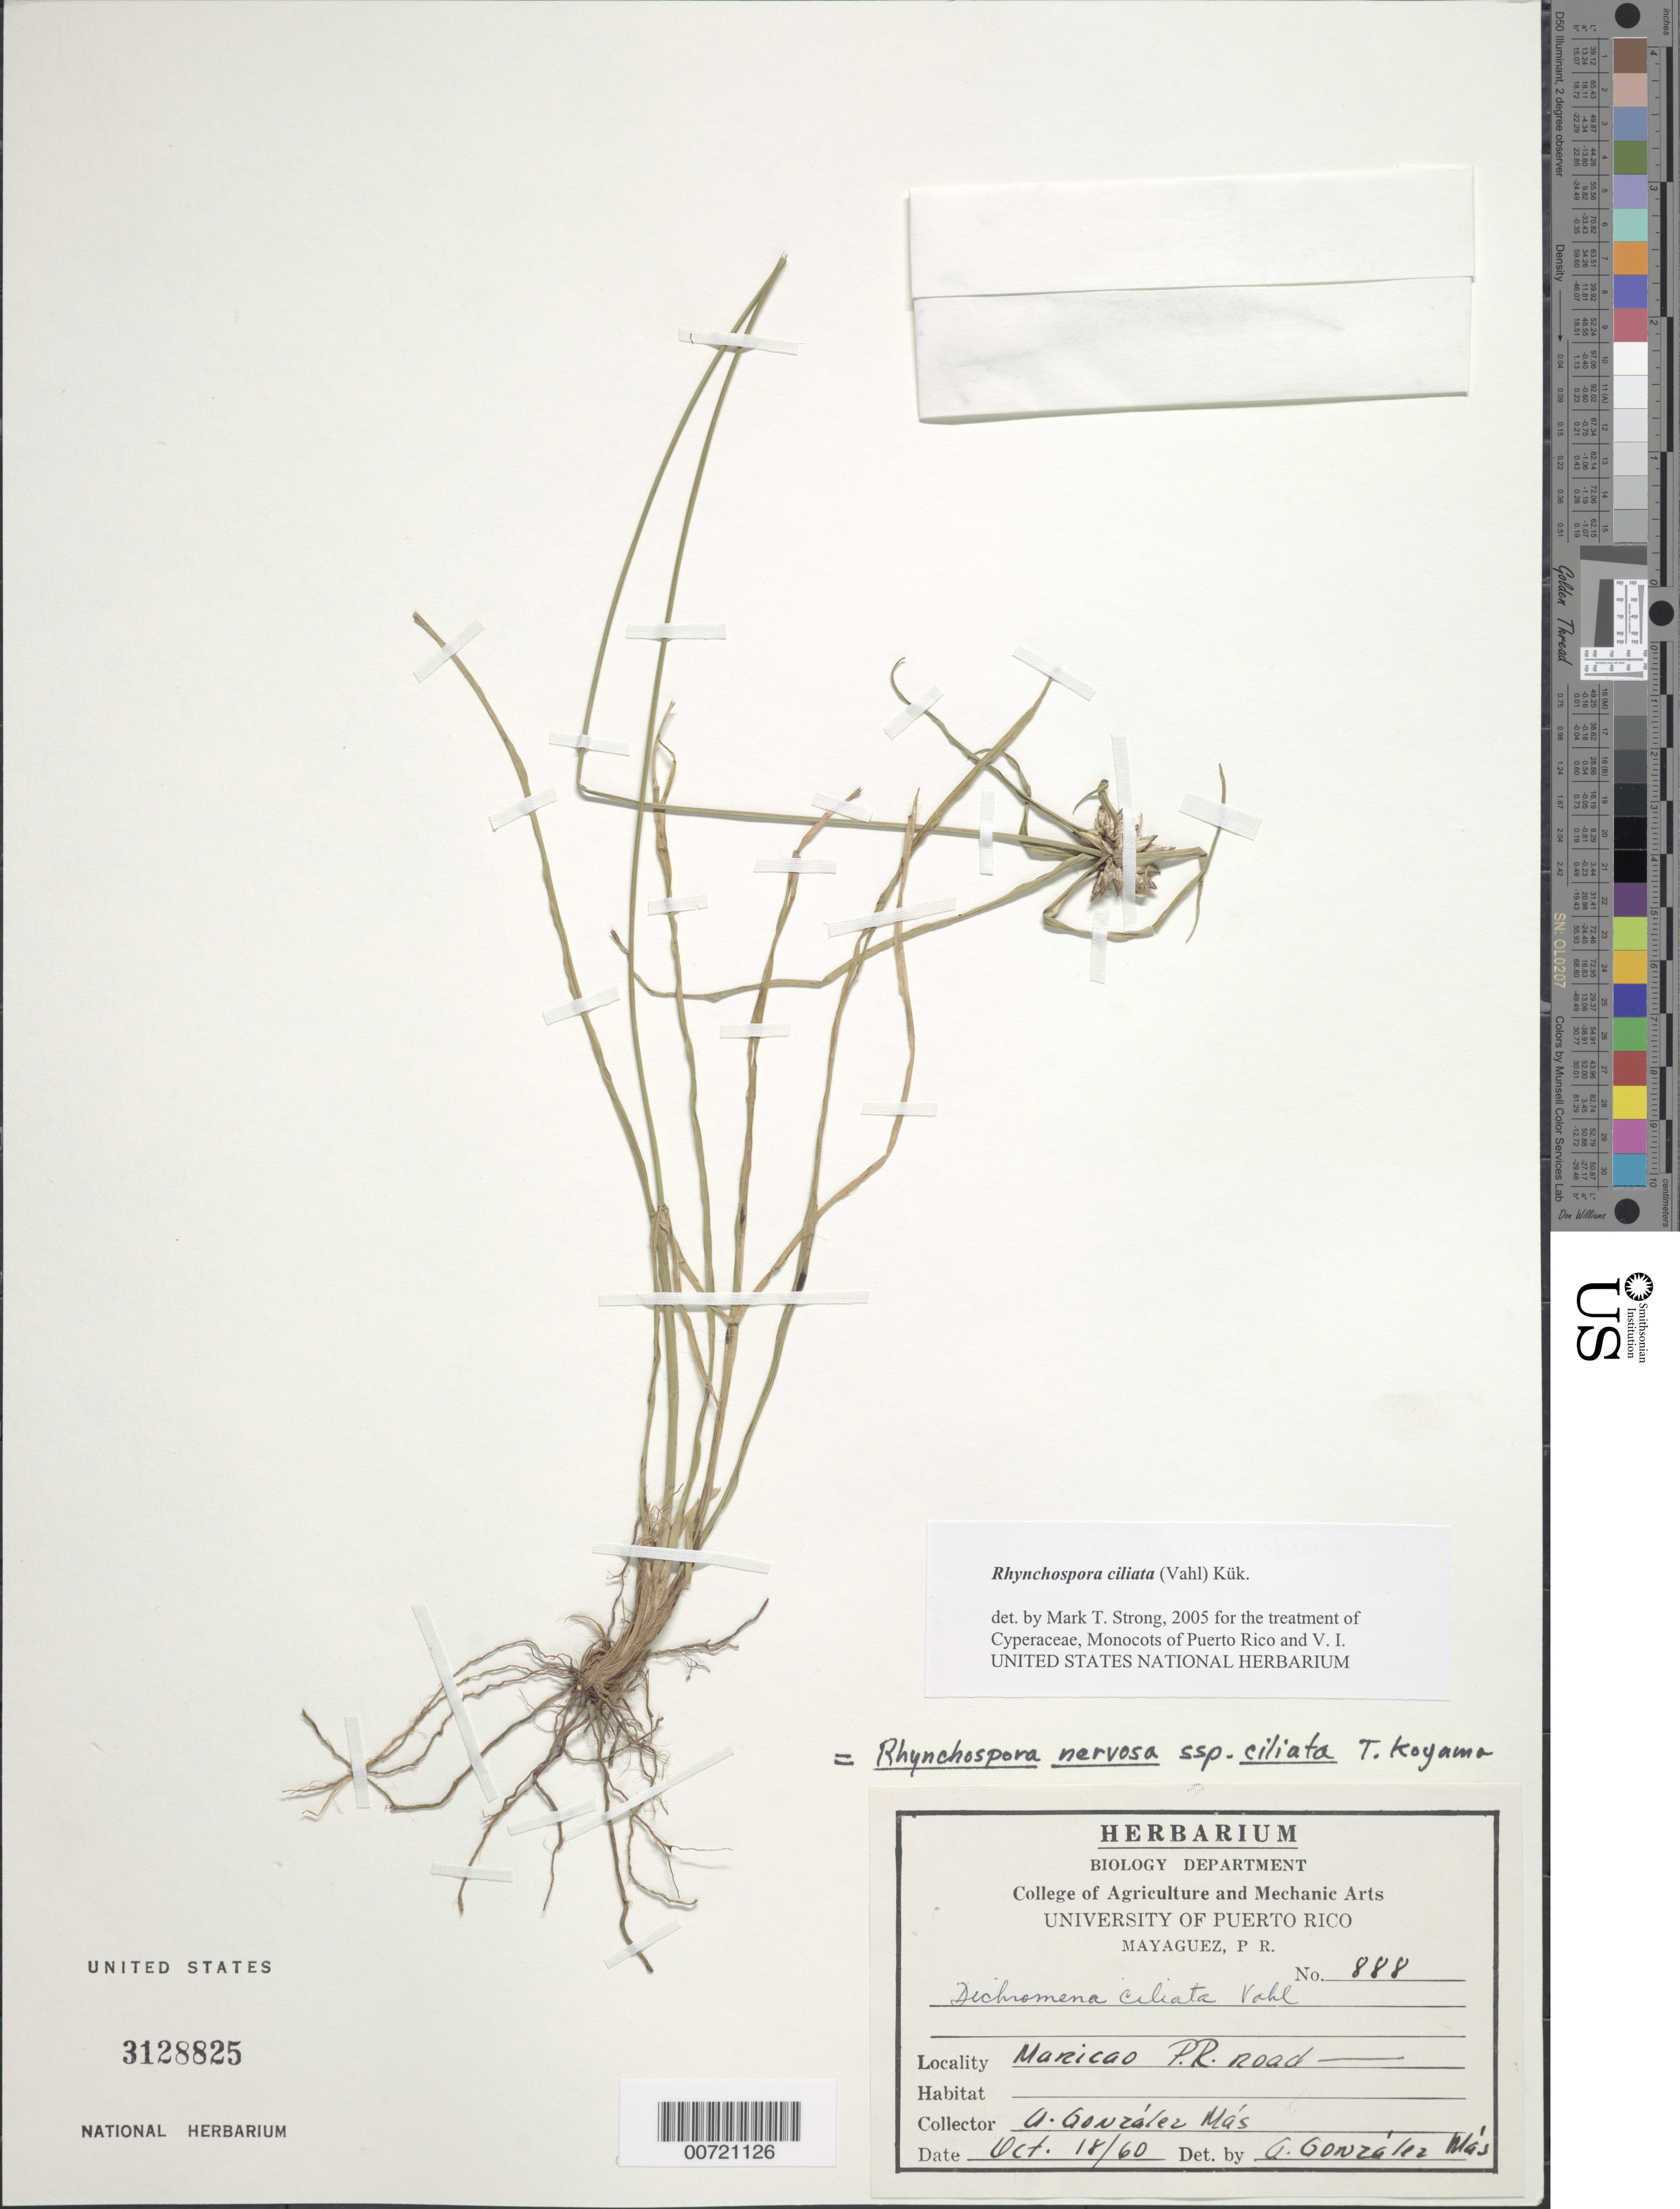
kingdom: Plantae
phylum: Tracheophyta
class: Liliopsida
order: Poales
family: Cyperaceae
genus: Rhynchospora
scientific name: Rhynchospora ciliata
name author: (G. Mey.) Kük.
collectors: A. González Más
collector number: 888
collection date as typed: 18 Oct 1960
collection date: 1960-10-18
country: Puerto Rico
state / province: Maricao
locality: Maricao.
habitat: Roadside.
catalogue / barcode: US 3128825